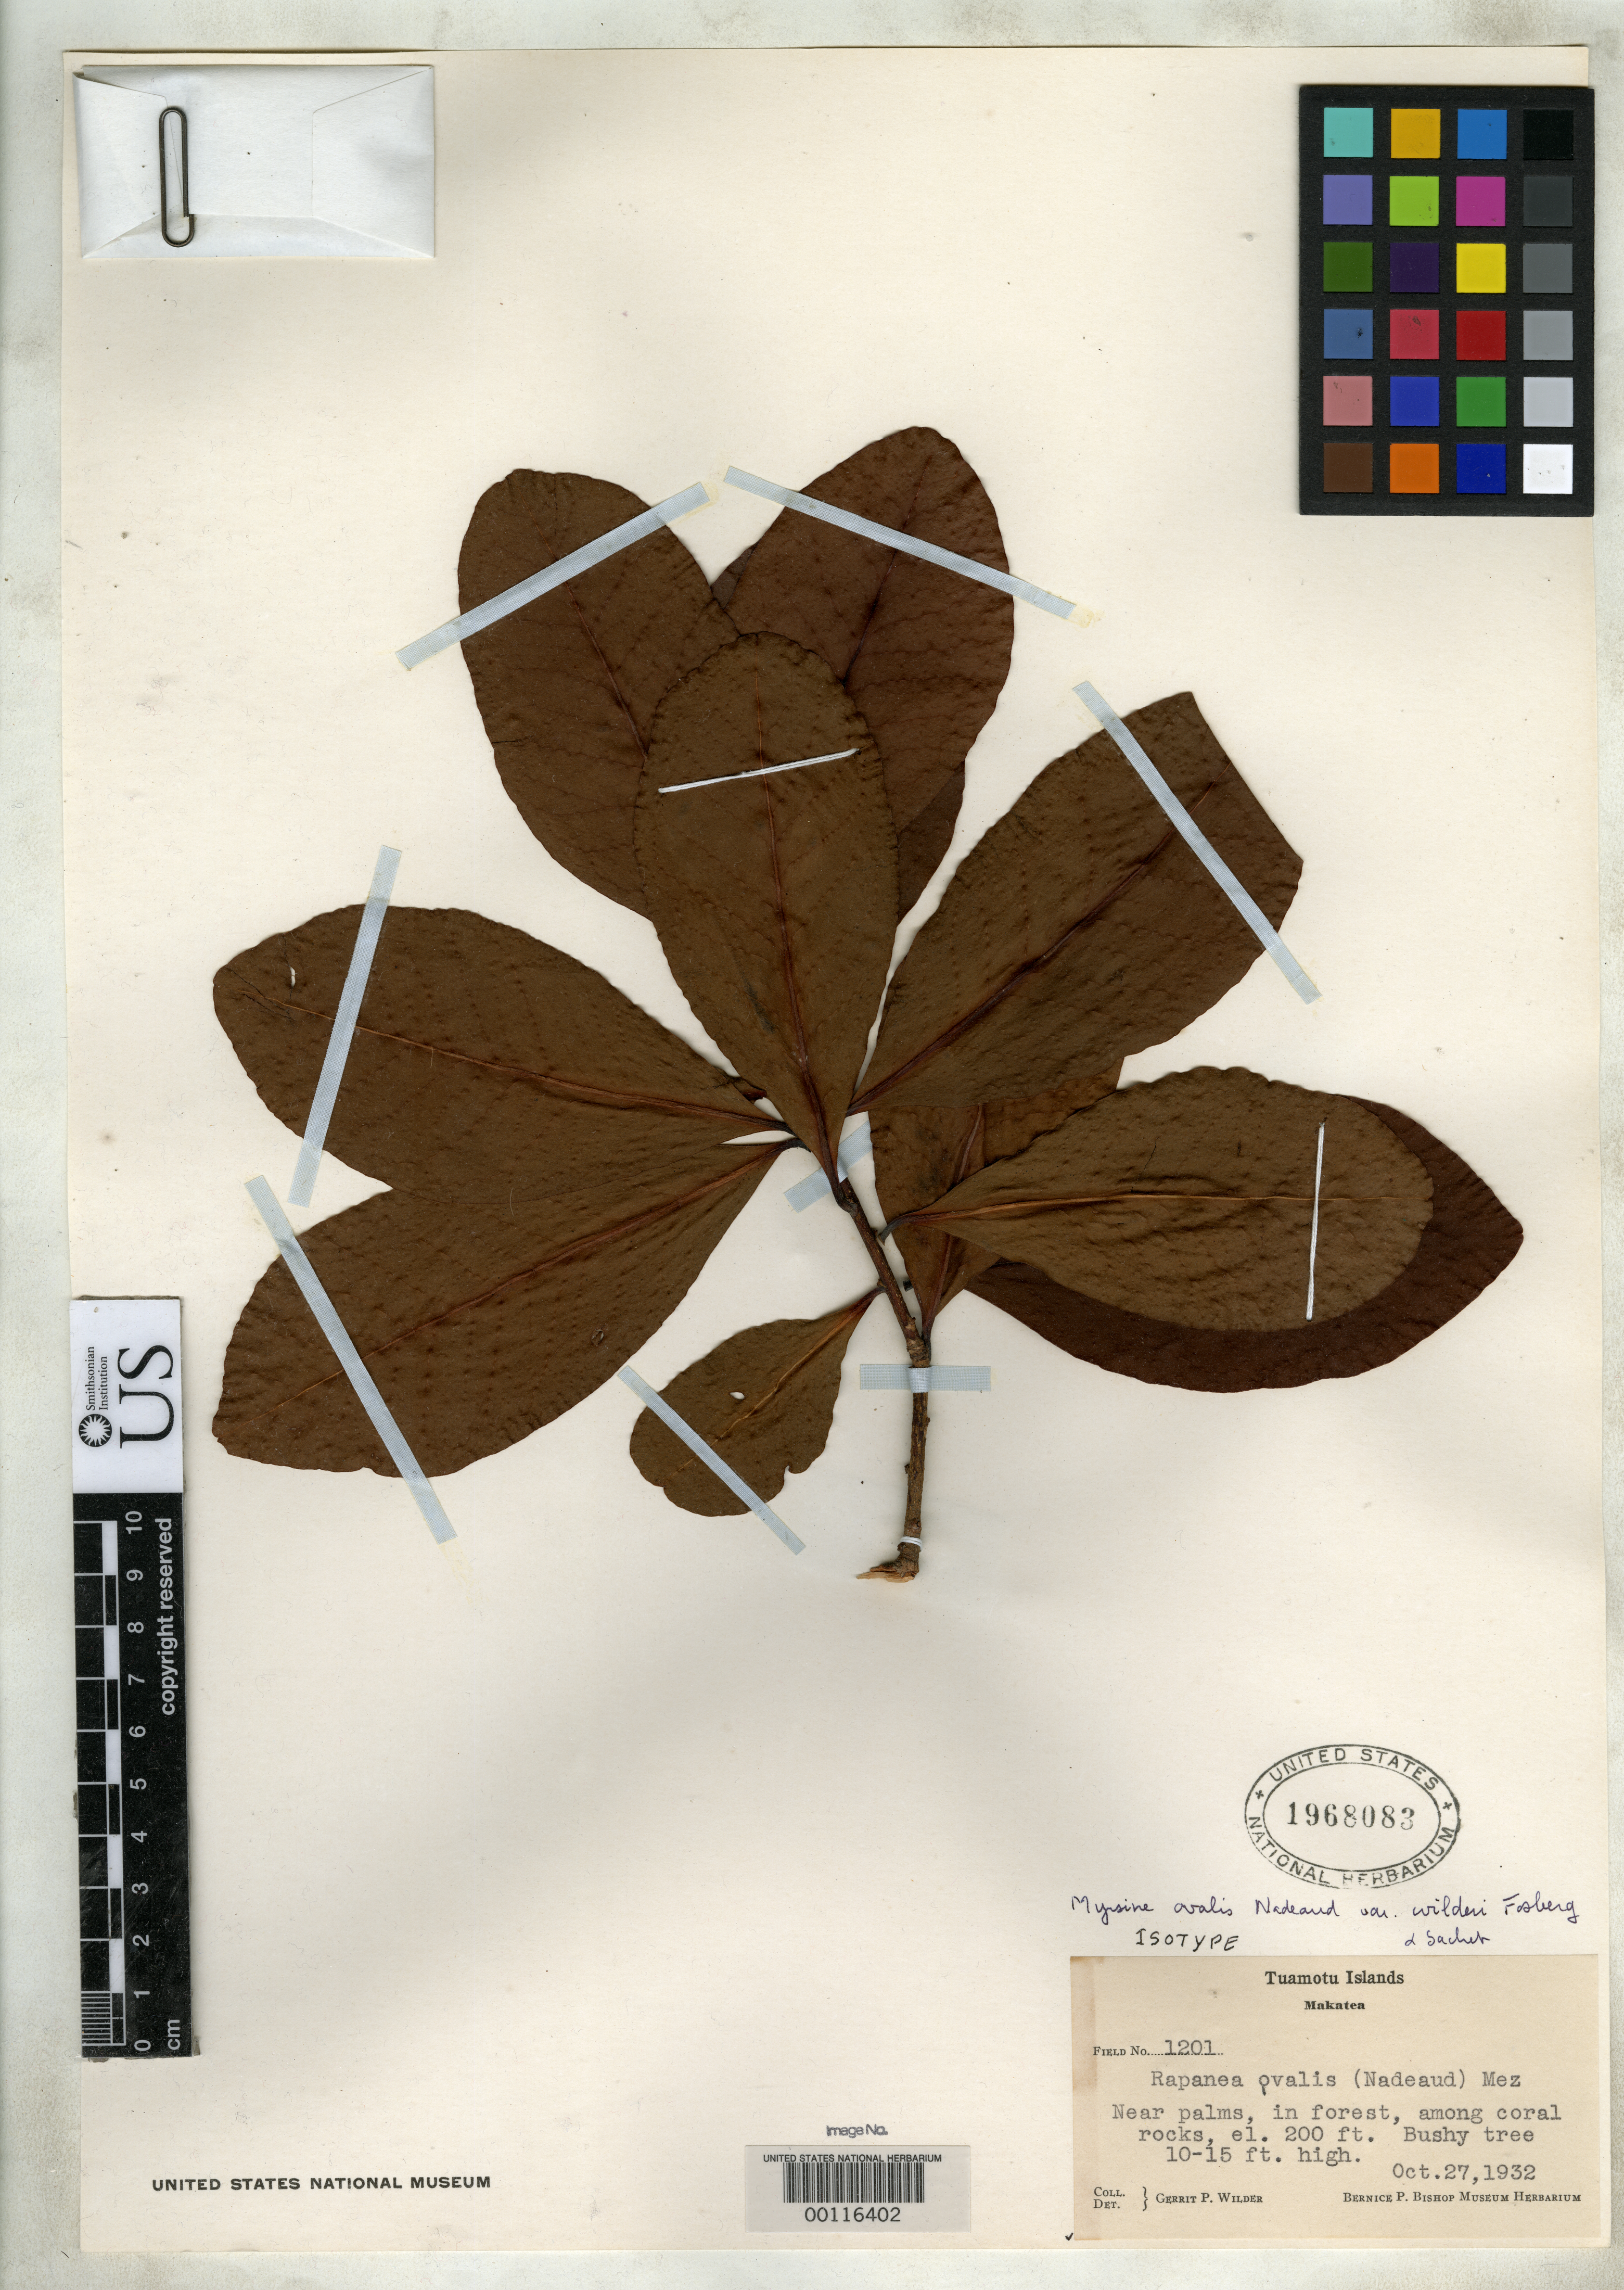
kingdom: Plantae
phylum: Tracheophyta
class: Magnoliopsida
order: Ericales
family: Primulaceae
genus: Myrsine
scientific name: Myrsine ovalis var. wilderi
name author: Fosberg & Sachet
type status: Isotype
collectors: G. Wilder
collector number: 1201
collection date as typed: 27 Oct 1932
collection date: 1932-10-27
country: French Polynesia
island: Makatea [Aurora]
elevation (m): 61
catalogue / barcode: US 1968083